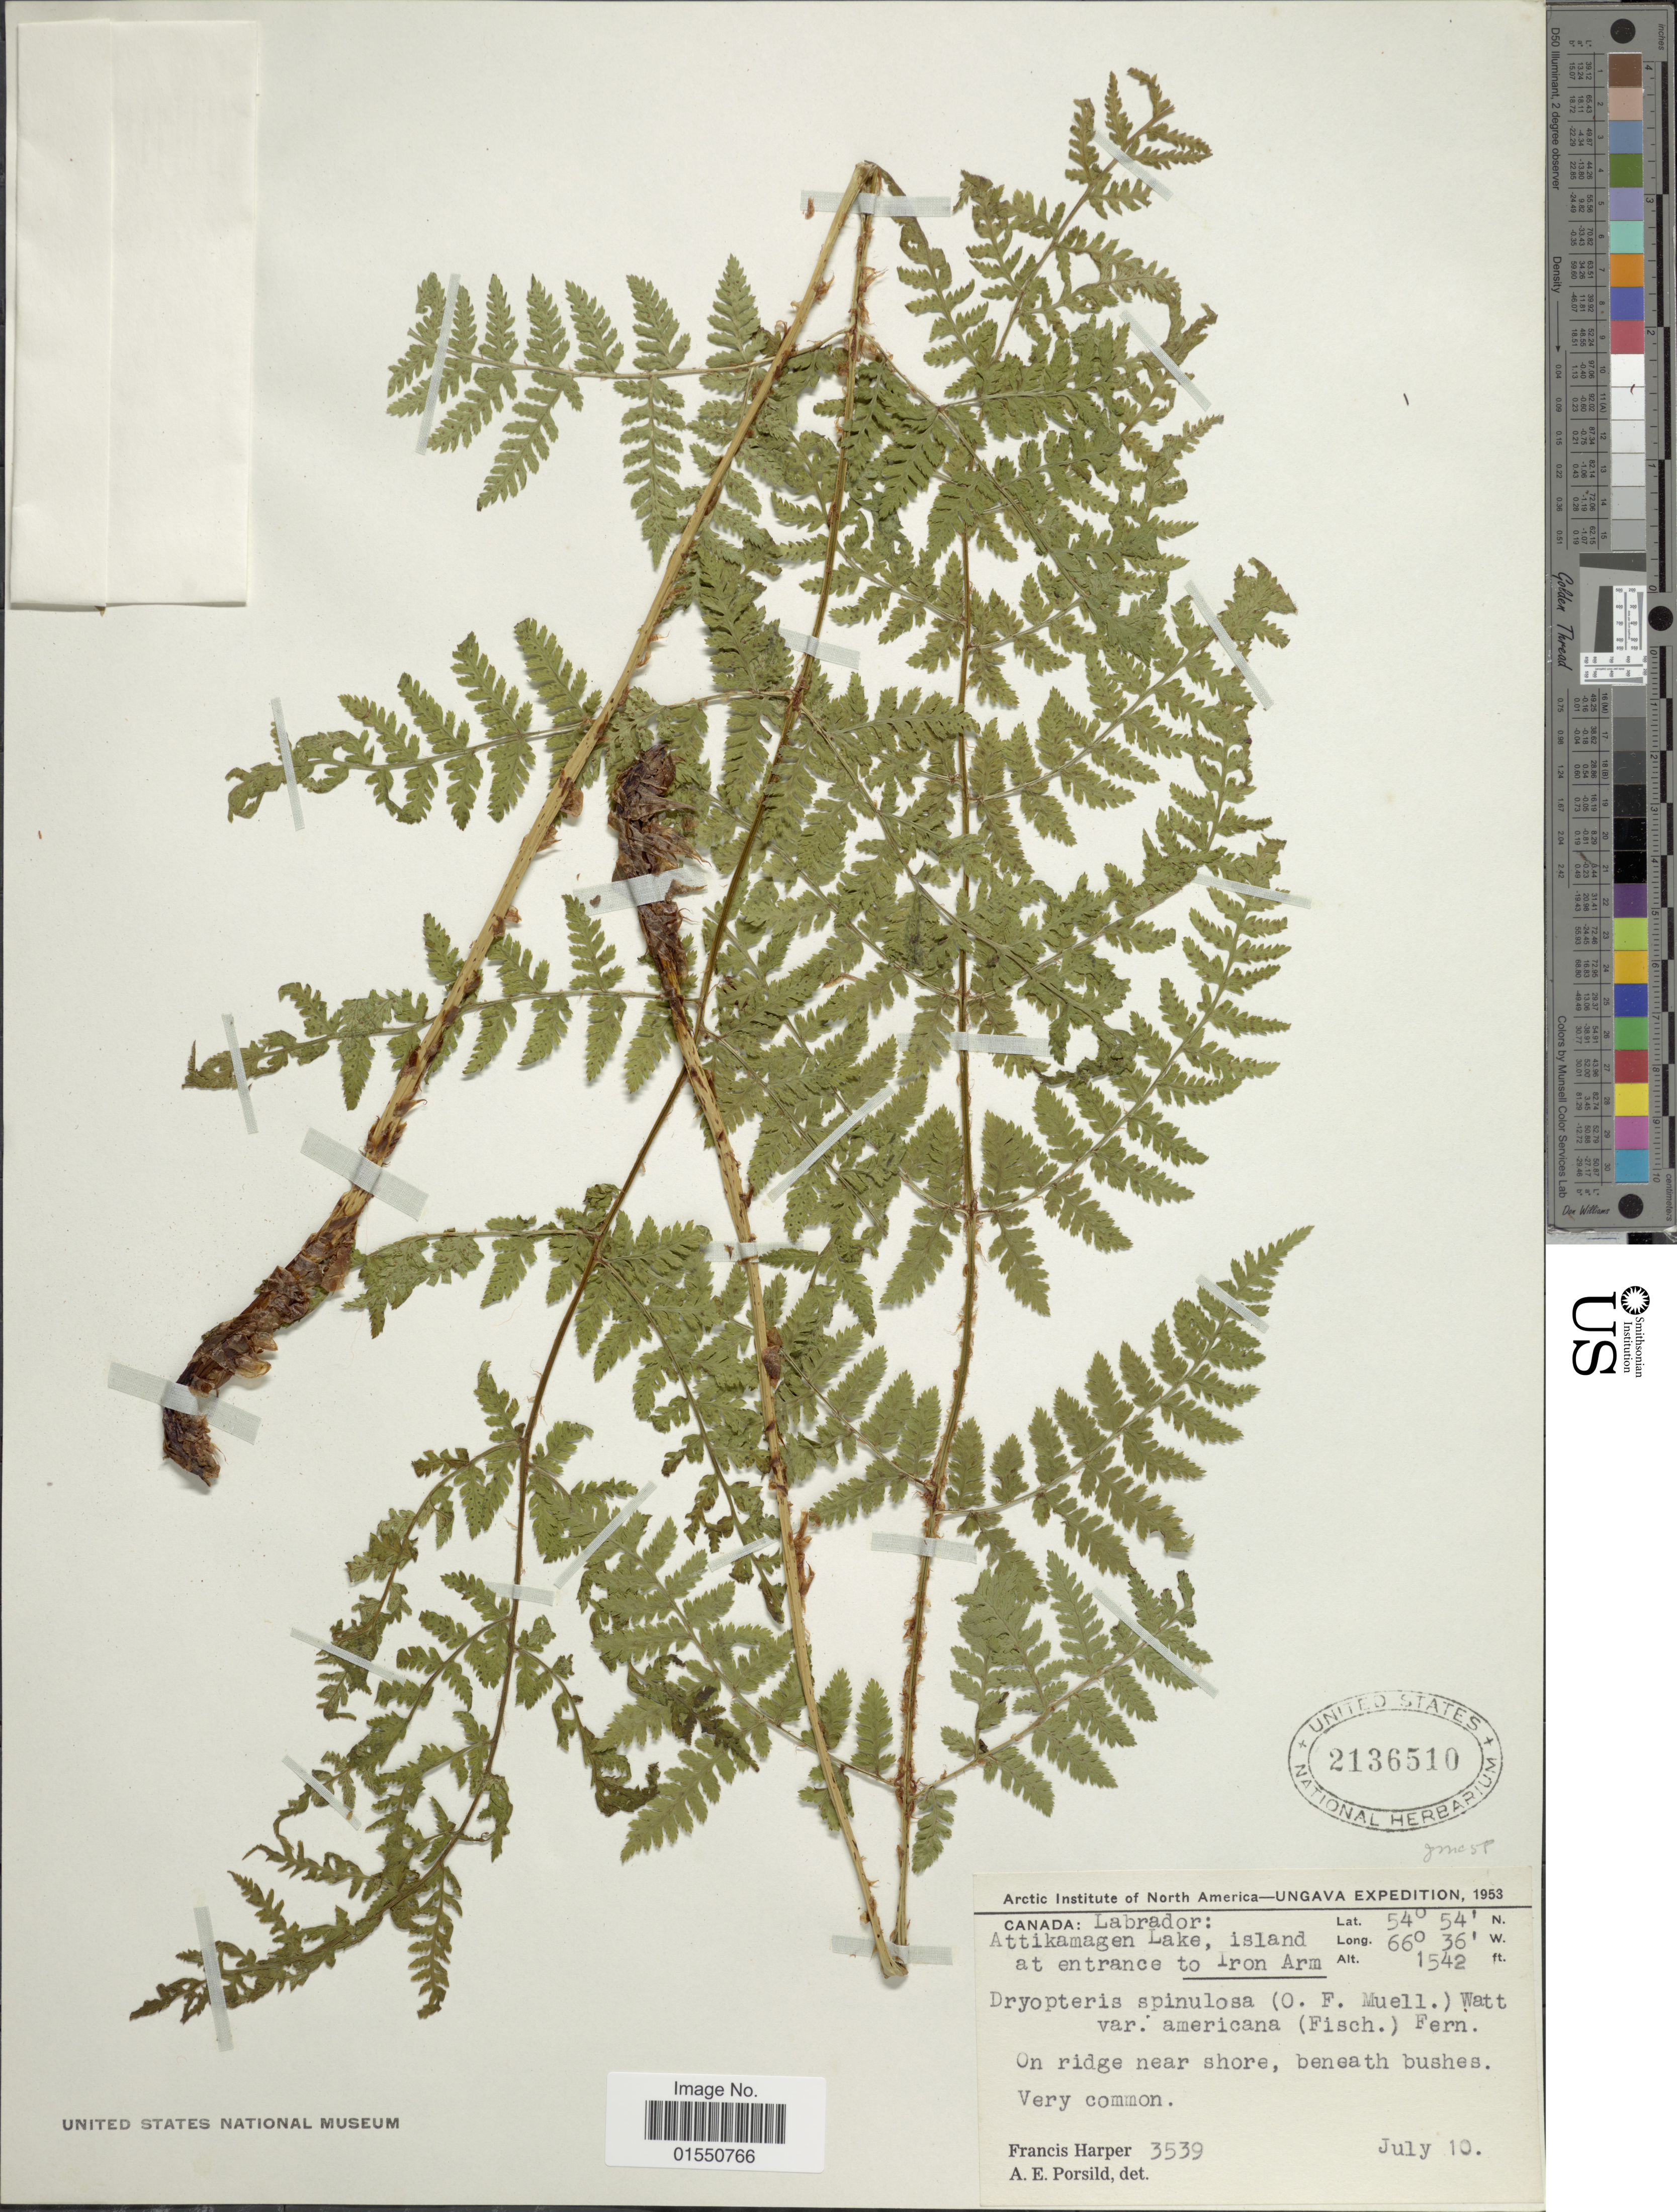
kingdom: Plantae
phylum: Tracheophyta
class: Polypodiopsida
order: Polypodiales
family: Dryopteridaceae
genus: Dryopteris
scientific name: Dryopteris expansa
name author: (C. Presl) Fraser-Jenk. & Jermy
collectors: F. Harper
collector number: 3539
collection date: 1953-07-10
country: Canada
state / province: Newfoundland and Labrador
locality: Labrador: Attikamagen Lake, island at entrance to Iron Arm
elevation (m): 470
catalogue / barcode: US 2136510